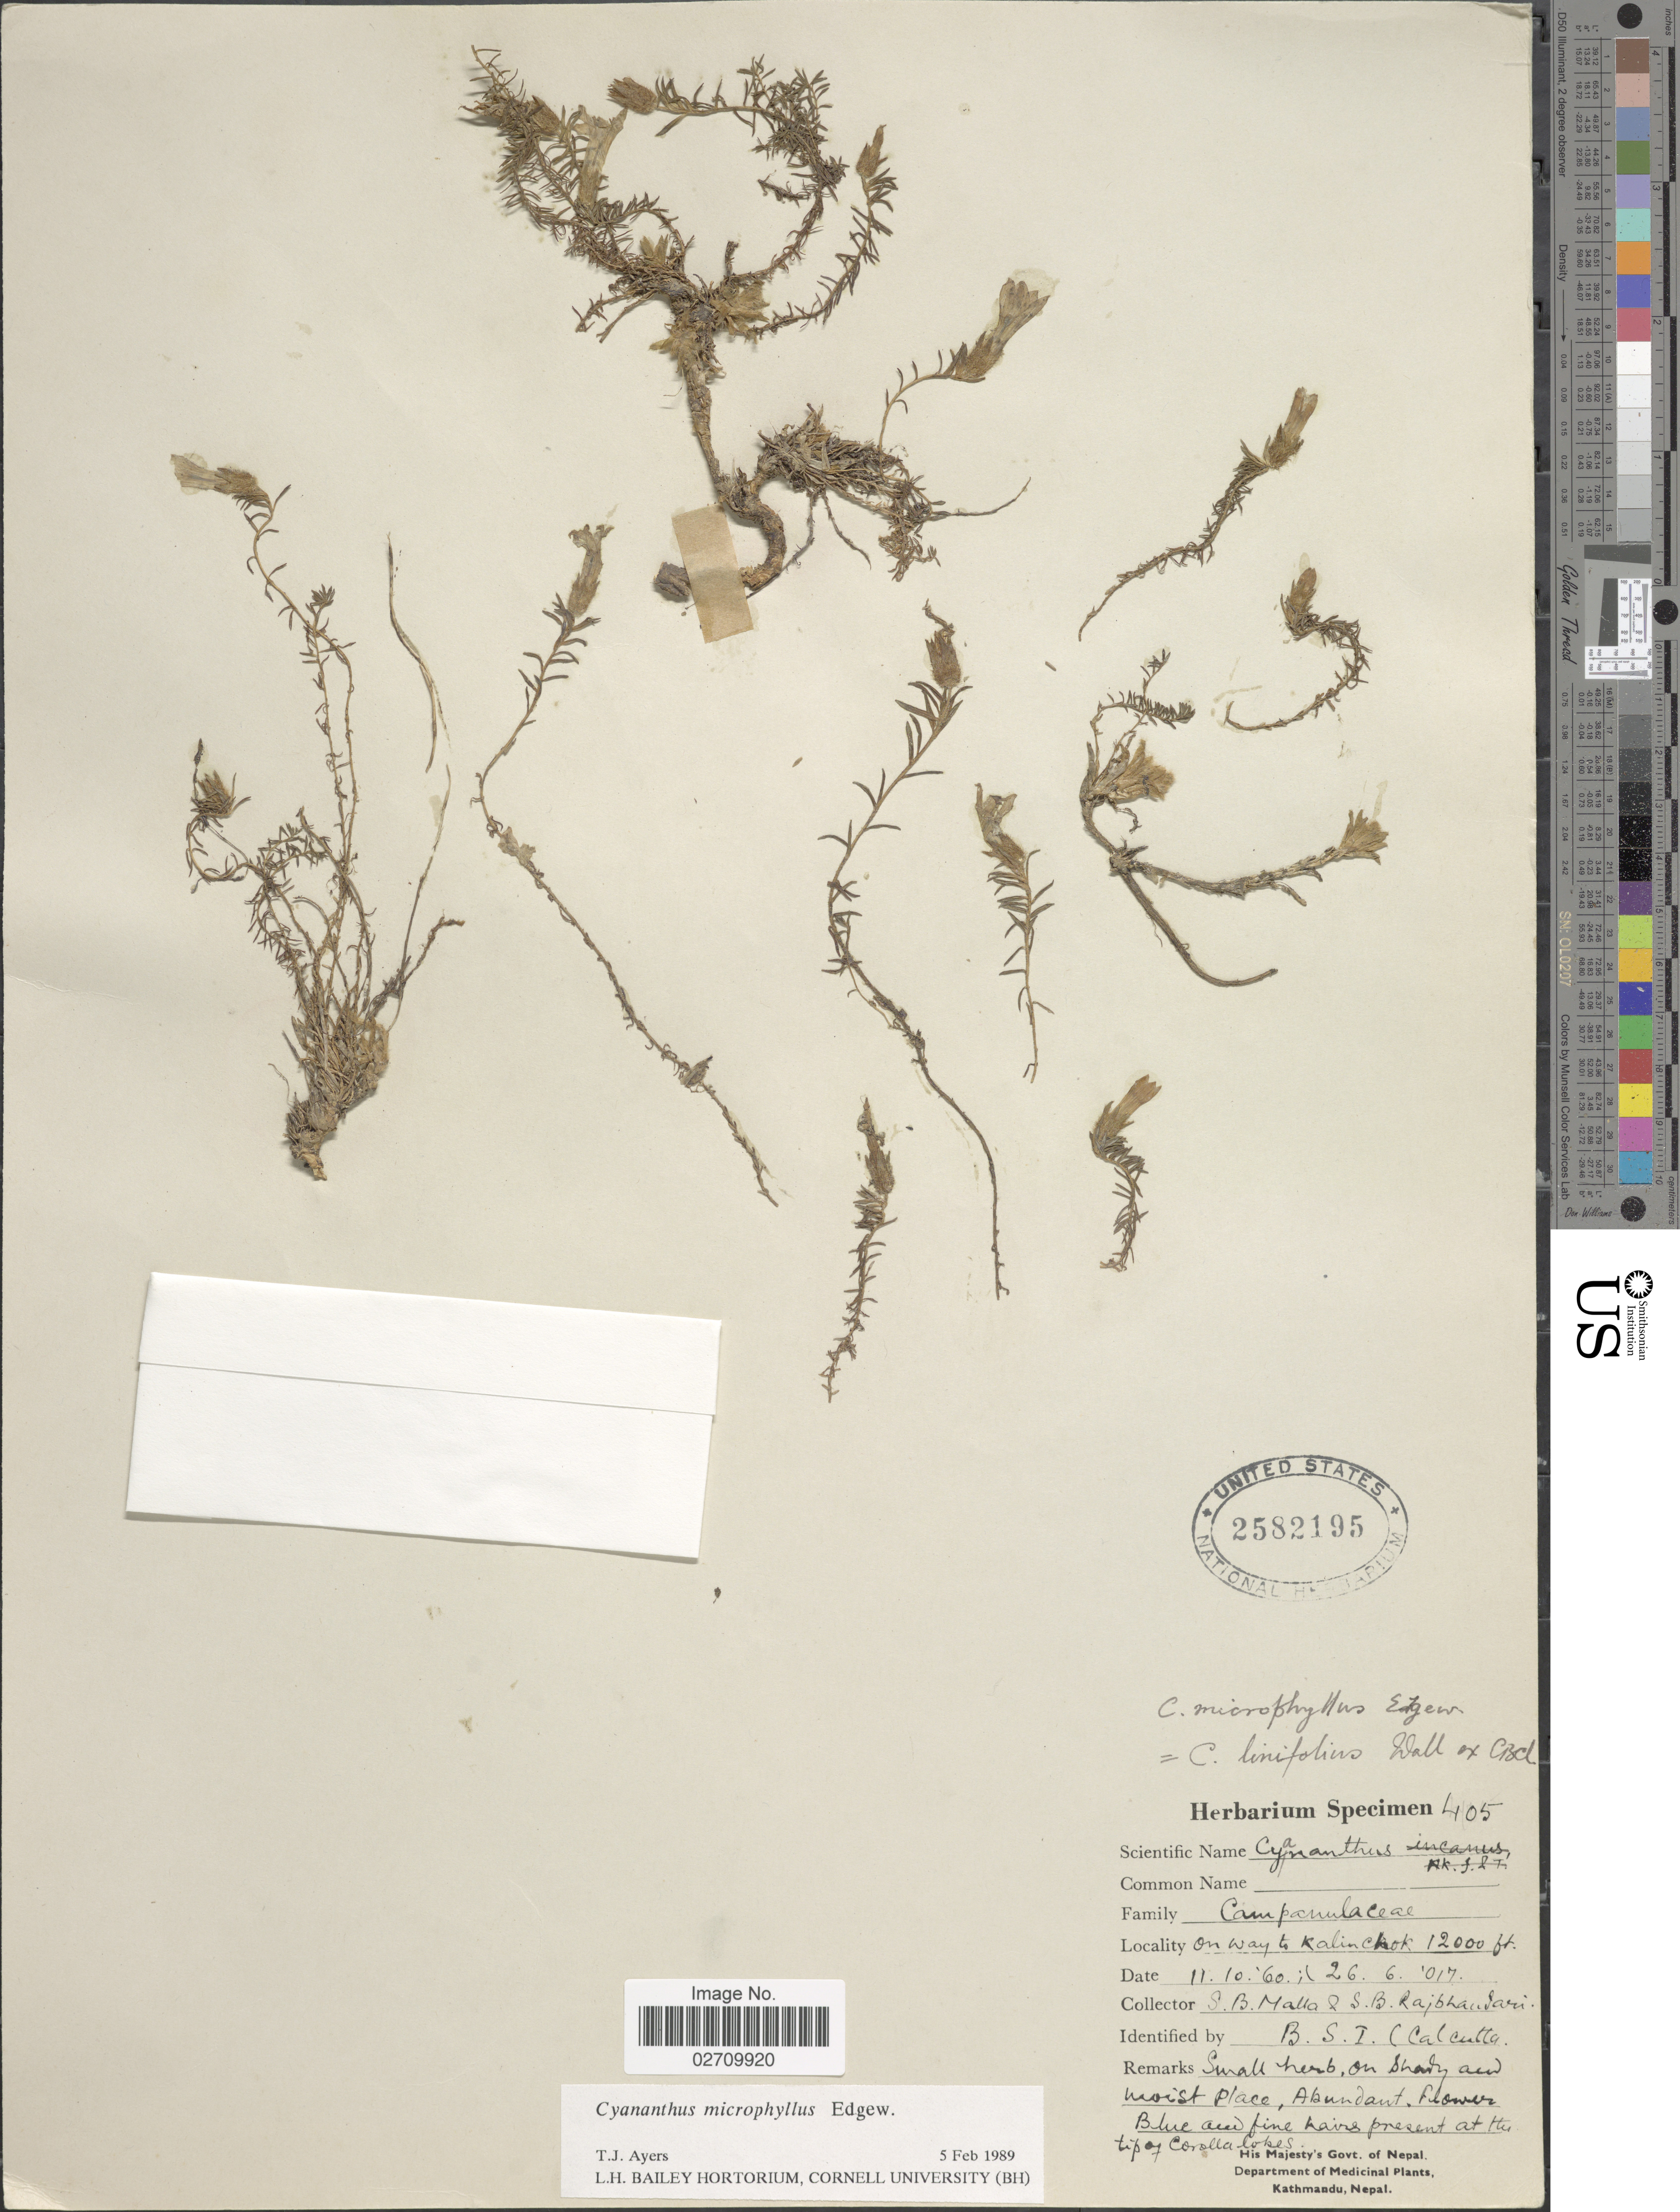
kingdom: Plantae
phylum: Tracheophyta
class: Magnoliopsida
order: Asterales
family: Campanulaceae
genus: Cyananthus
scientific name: Cyananthus microphyllus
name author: Edgew.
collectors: S. Malla & S. Rajbhaudari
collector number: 405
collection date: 1960-10-11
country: Nepal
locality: On way to Kalinchok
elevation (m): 3658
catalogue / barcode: US 2582195